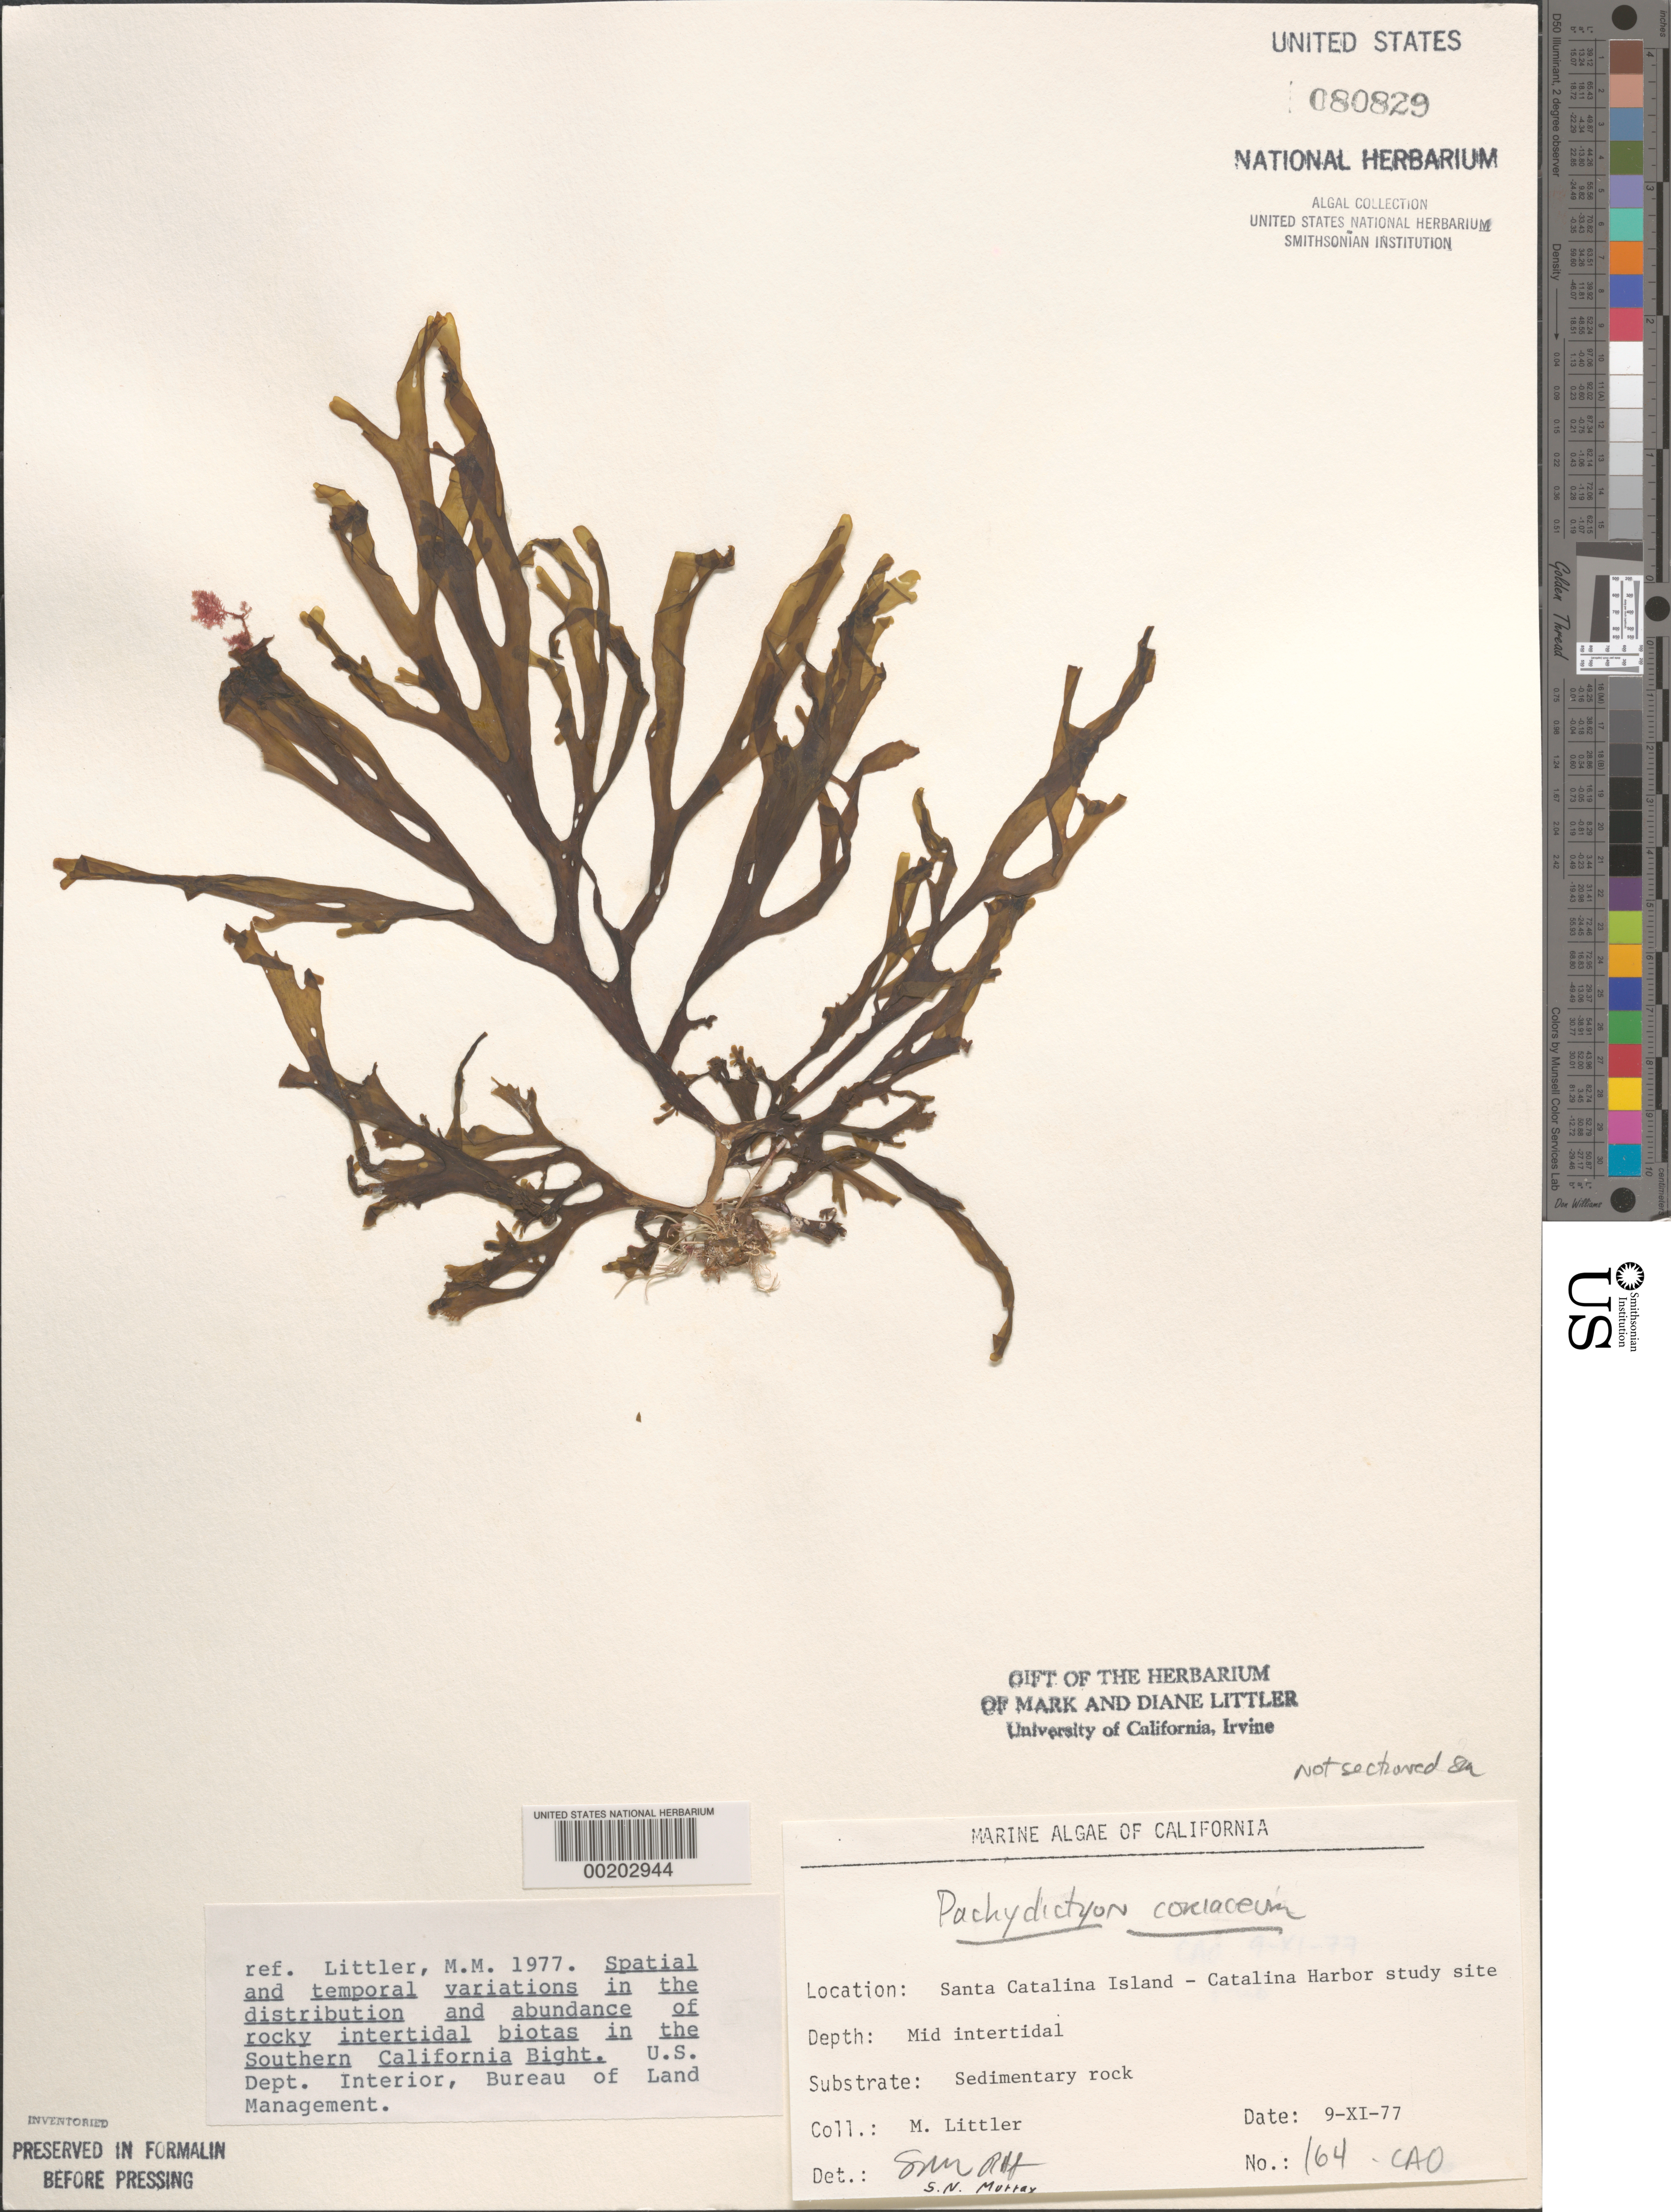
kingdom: Chromista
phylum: Ochrophyta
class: Phaeophyceae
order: Dictyotales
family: Dictyotaceae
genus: Pachydictyon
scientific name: Pachydictyon coriaceum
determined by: Sims, Robert H.; Murray, S. N.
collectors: M. M. Littler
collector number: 164-cao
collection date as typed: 09 Nov 1977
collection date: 1977-11-09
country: United States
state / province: California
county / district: Los Angeles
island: Santa Catalina Island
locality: West side of Catalina Harbor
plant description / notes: BLM-SOCALBIGHT Rocky Intertidal Survey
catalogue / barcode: US 80829